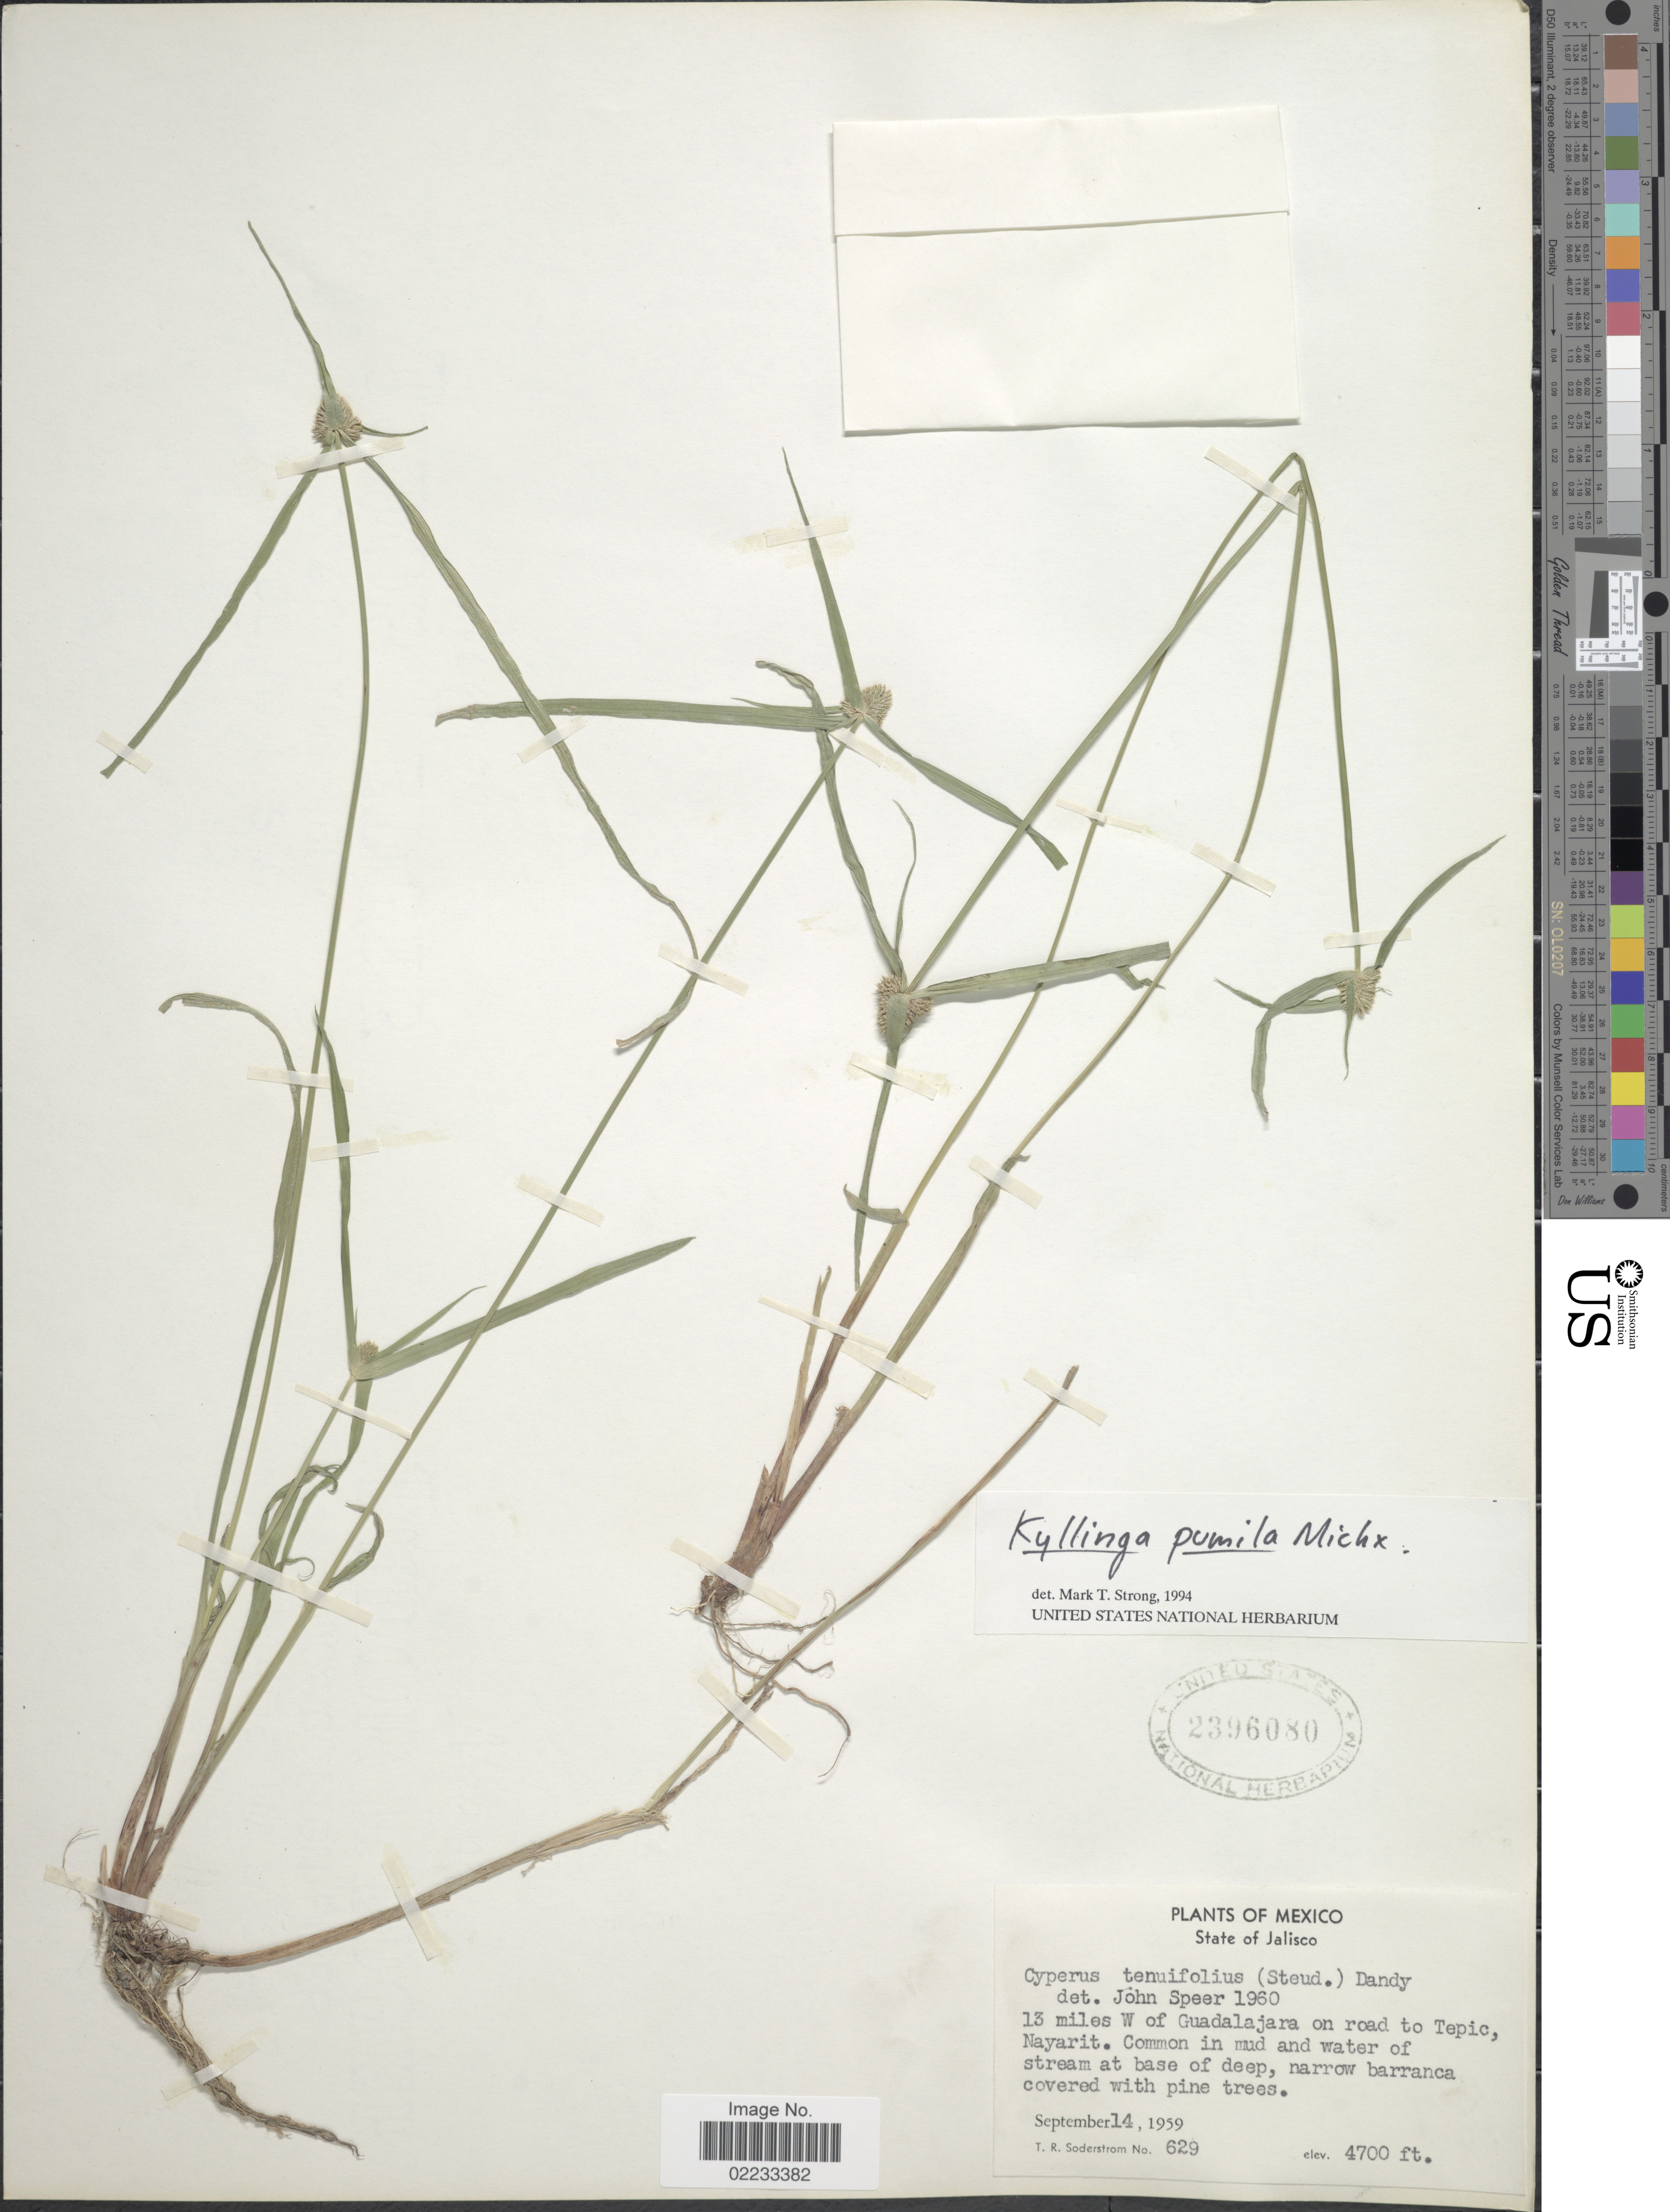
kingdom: Plantae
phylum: Tracheophyta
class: Liliopsida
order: Poales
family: Cyperaceae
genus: Cyperus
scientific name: Cyperus hortensis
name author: (Salzm. ex Steud.) Dorr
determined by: Strong, Mark T., (BOT), Smithsonian Institution - National Museum of Natural History (UNITED STATES)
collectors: T. R. Soderstrom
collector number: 629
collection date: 1959-09-14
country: Mexico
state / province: Jalisco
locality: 13 miles W of Guadalajara on road to Tepic, Nayarit, common in mud and water of stream at base of deep, narrow barranca.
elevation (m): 1433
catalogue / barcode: US 2396080